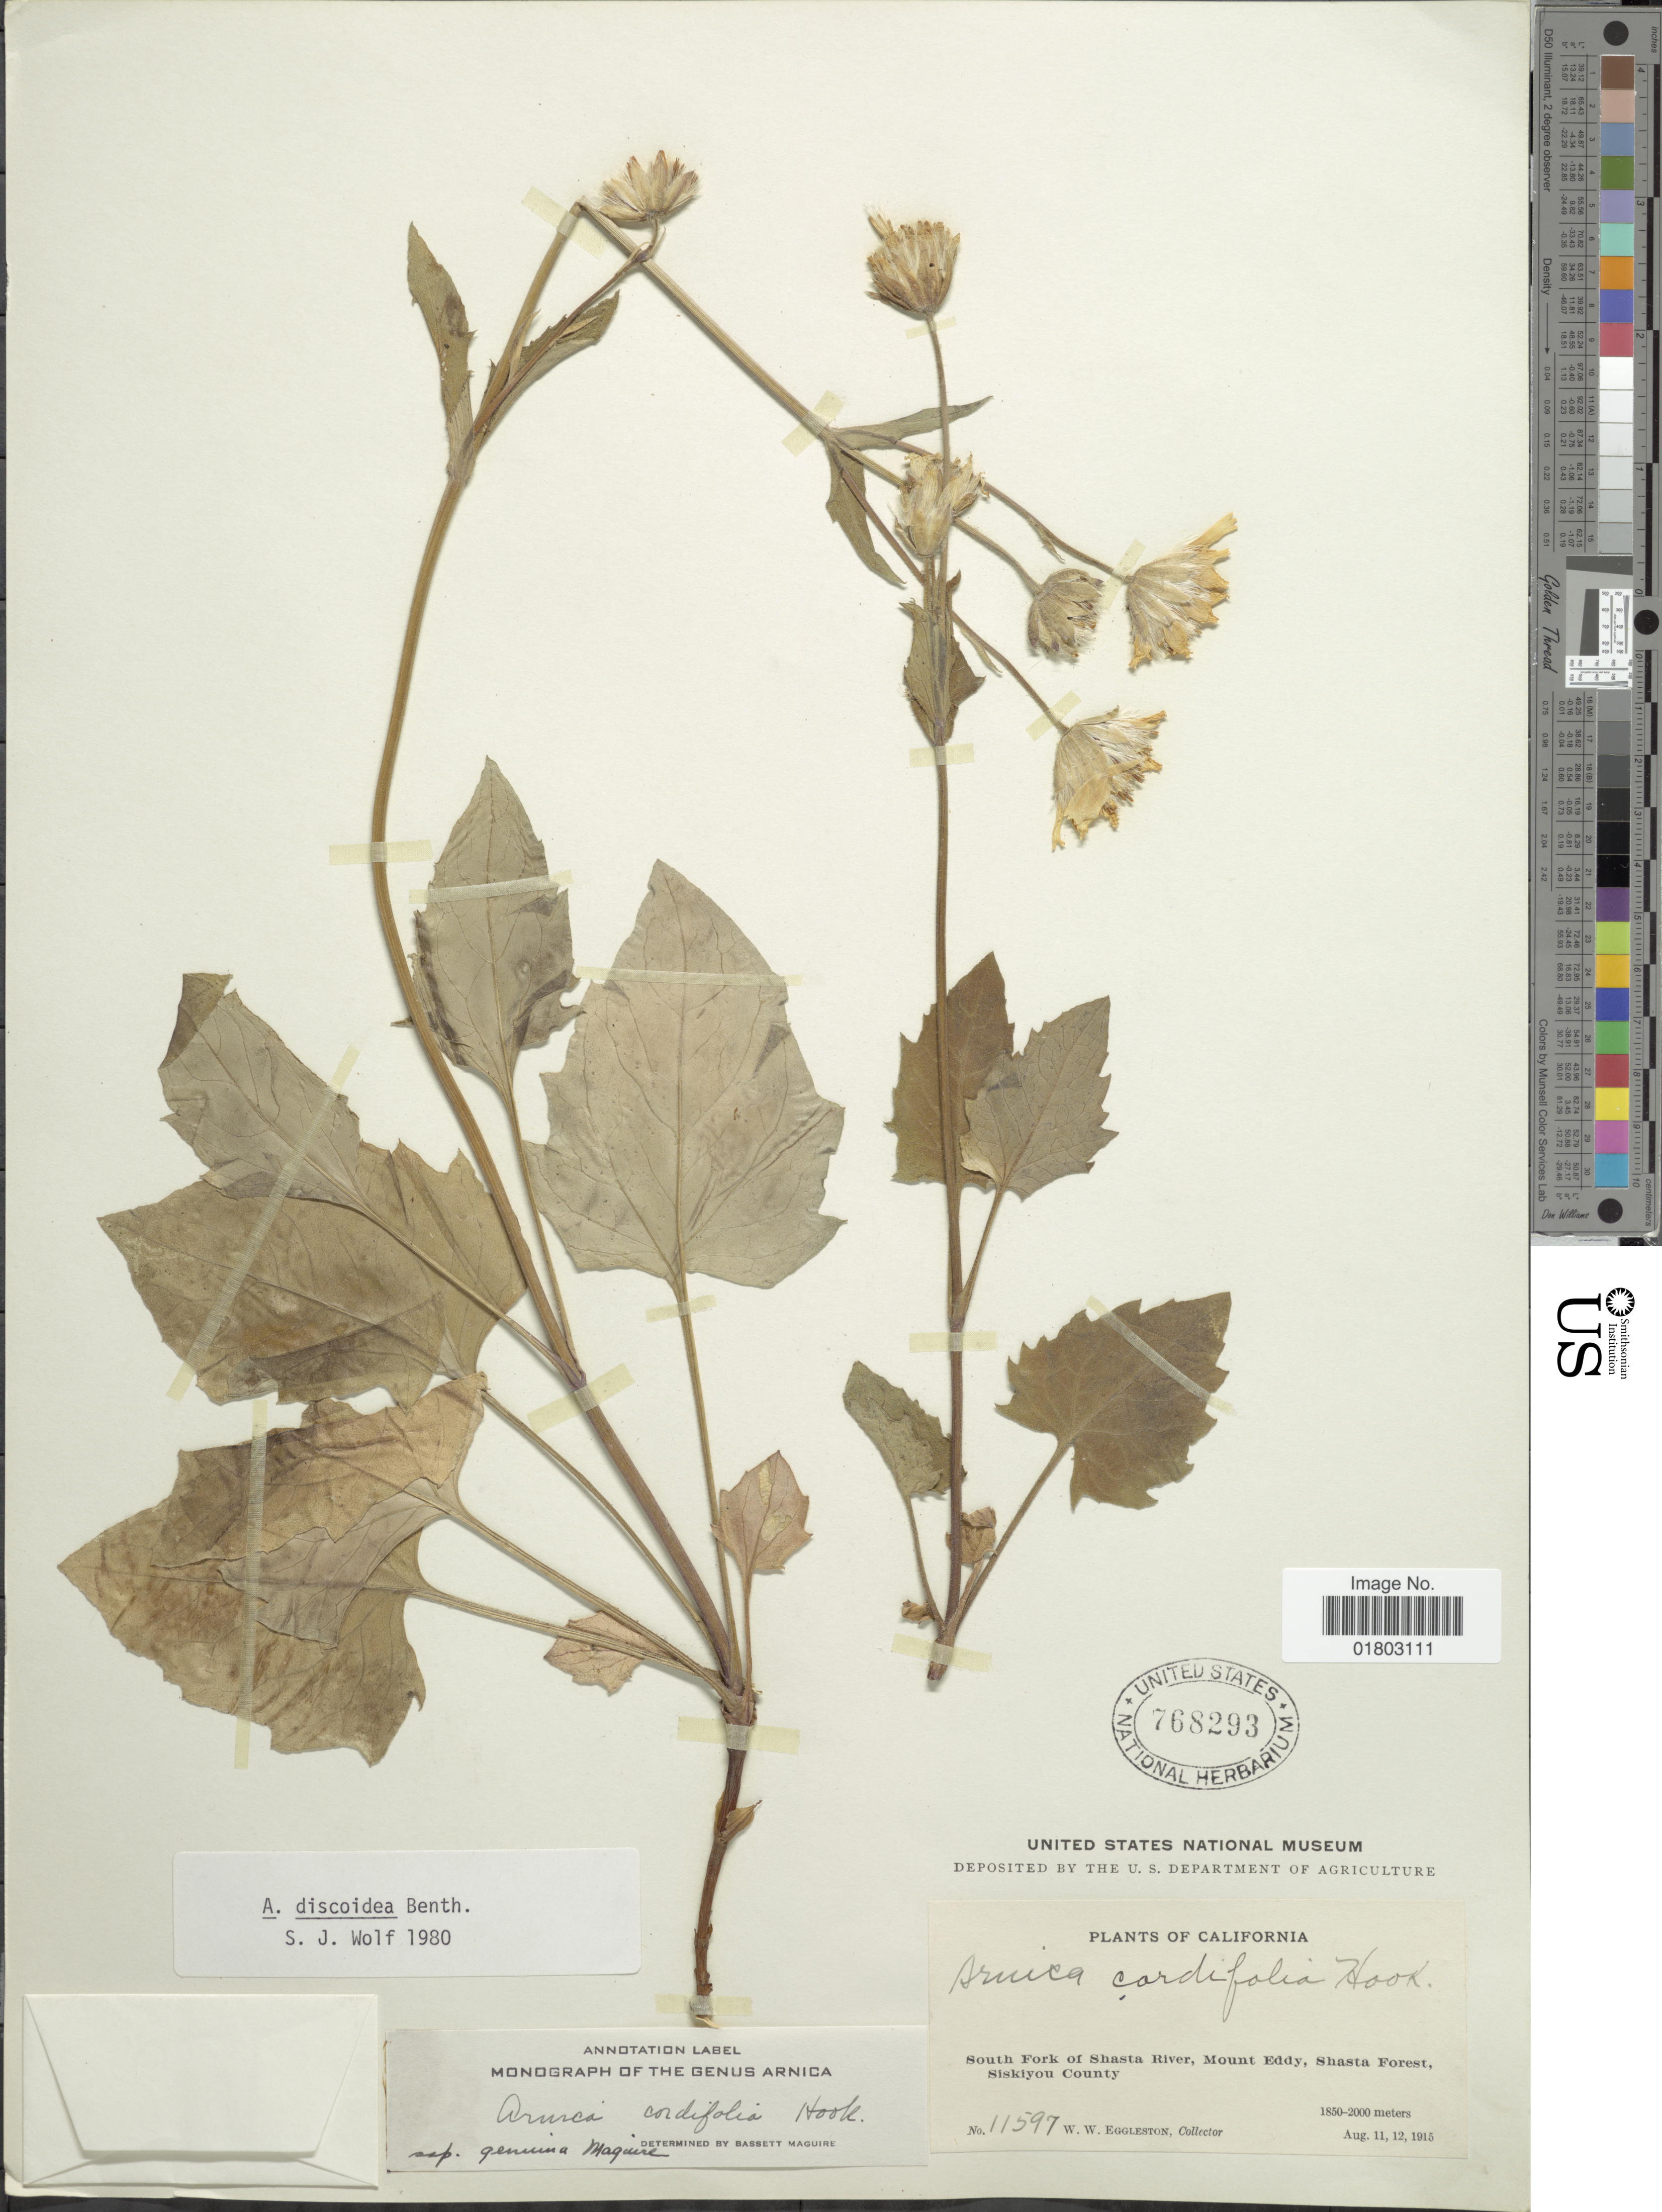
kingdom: Plantae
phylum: Tracheophyta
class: Magnoliopsida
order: Asterales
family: Asteraceae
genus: Arnica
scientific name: Arnica discoidea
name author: Benth.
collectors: W. W. Eggleston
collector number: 11597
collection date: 1915-08-11/1915-08-12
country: United States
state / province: California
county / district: Siskiyou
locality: South Fork of Shasta River, Mount Eddy, Shasta Forest, Siskiyou County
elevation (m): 1850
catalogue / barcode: US 768293